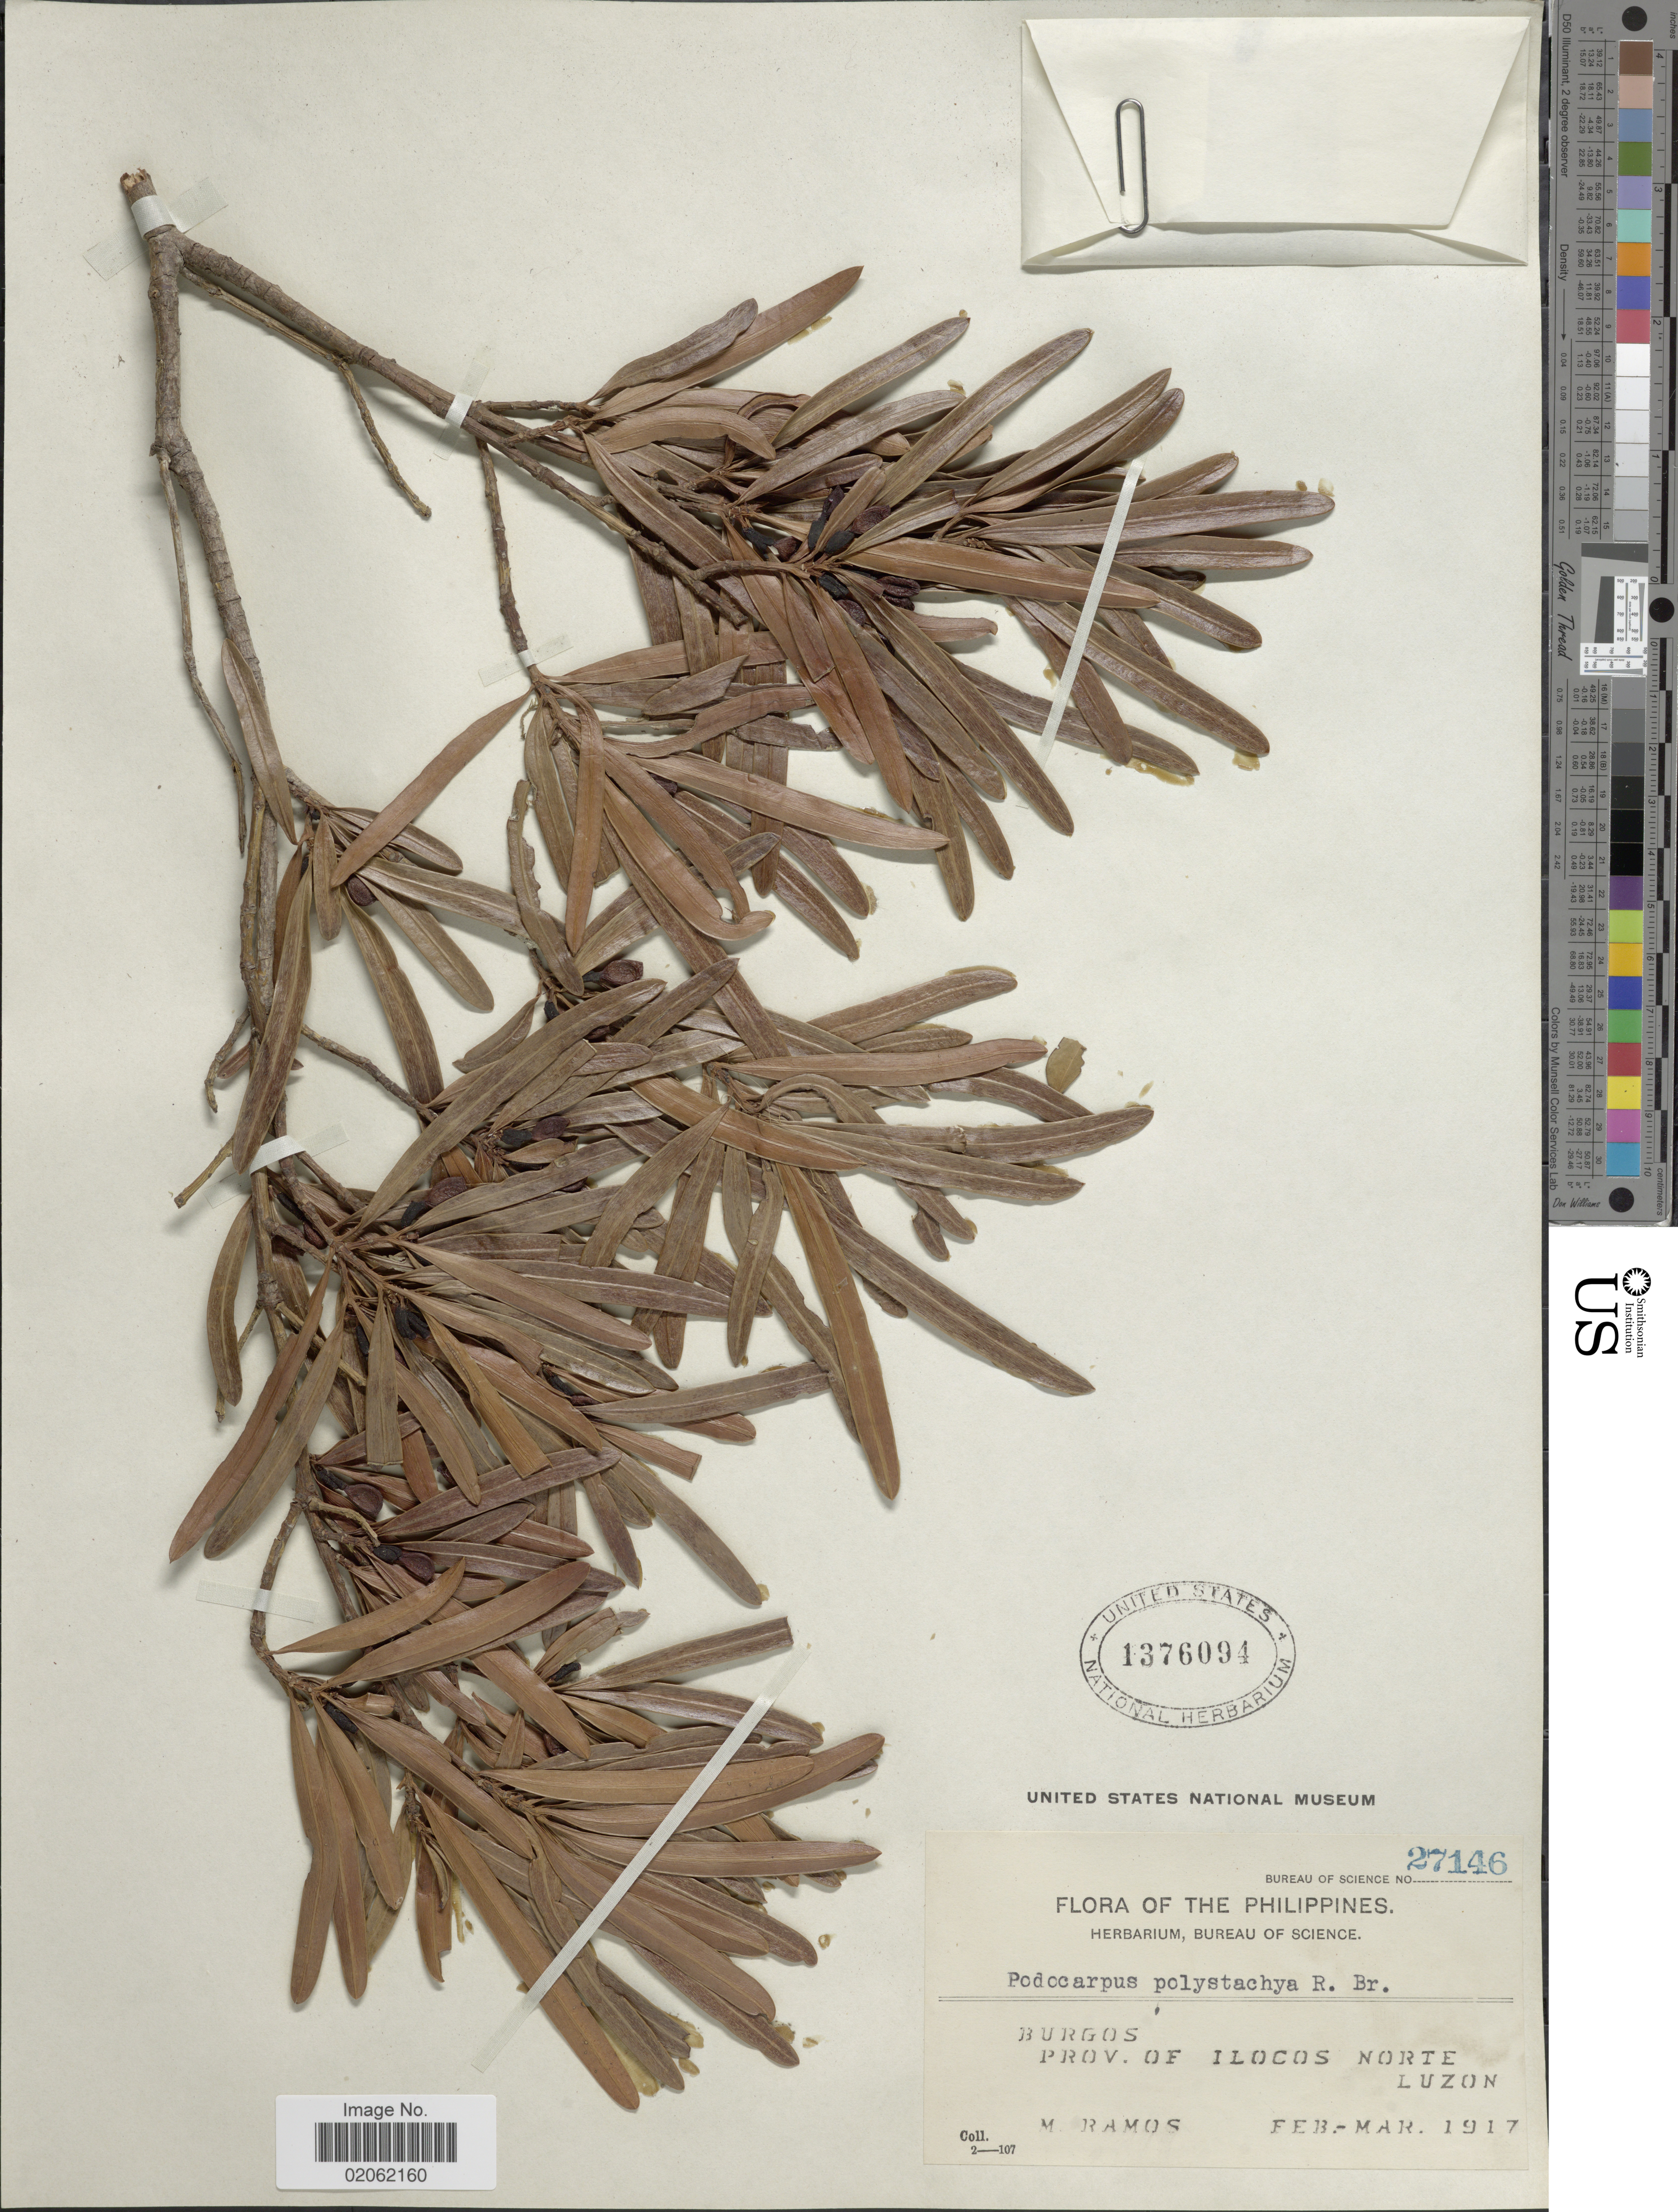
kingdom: Plantae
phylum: Tracheophyta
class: Pinopsida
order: Pinales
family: Podocarpaceae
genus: Podocarpus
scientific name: Podocarpus polystachyus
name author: R. Br. ex Endl.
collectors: M. Ramos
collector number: Bureau of Science 27146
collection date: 1917-02/1917-03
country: Philippines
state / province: Ilocos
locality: Burgos, Prov. of Ilocos Norte Luzon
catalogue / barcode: US 1376094